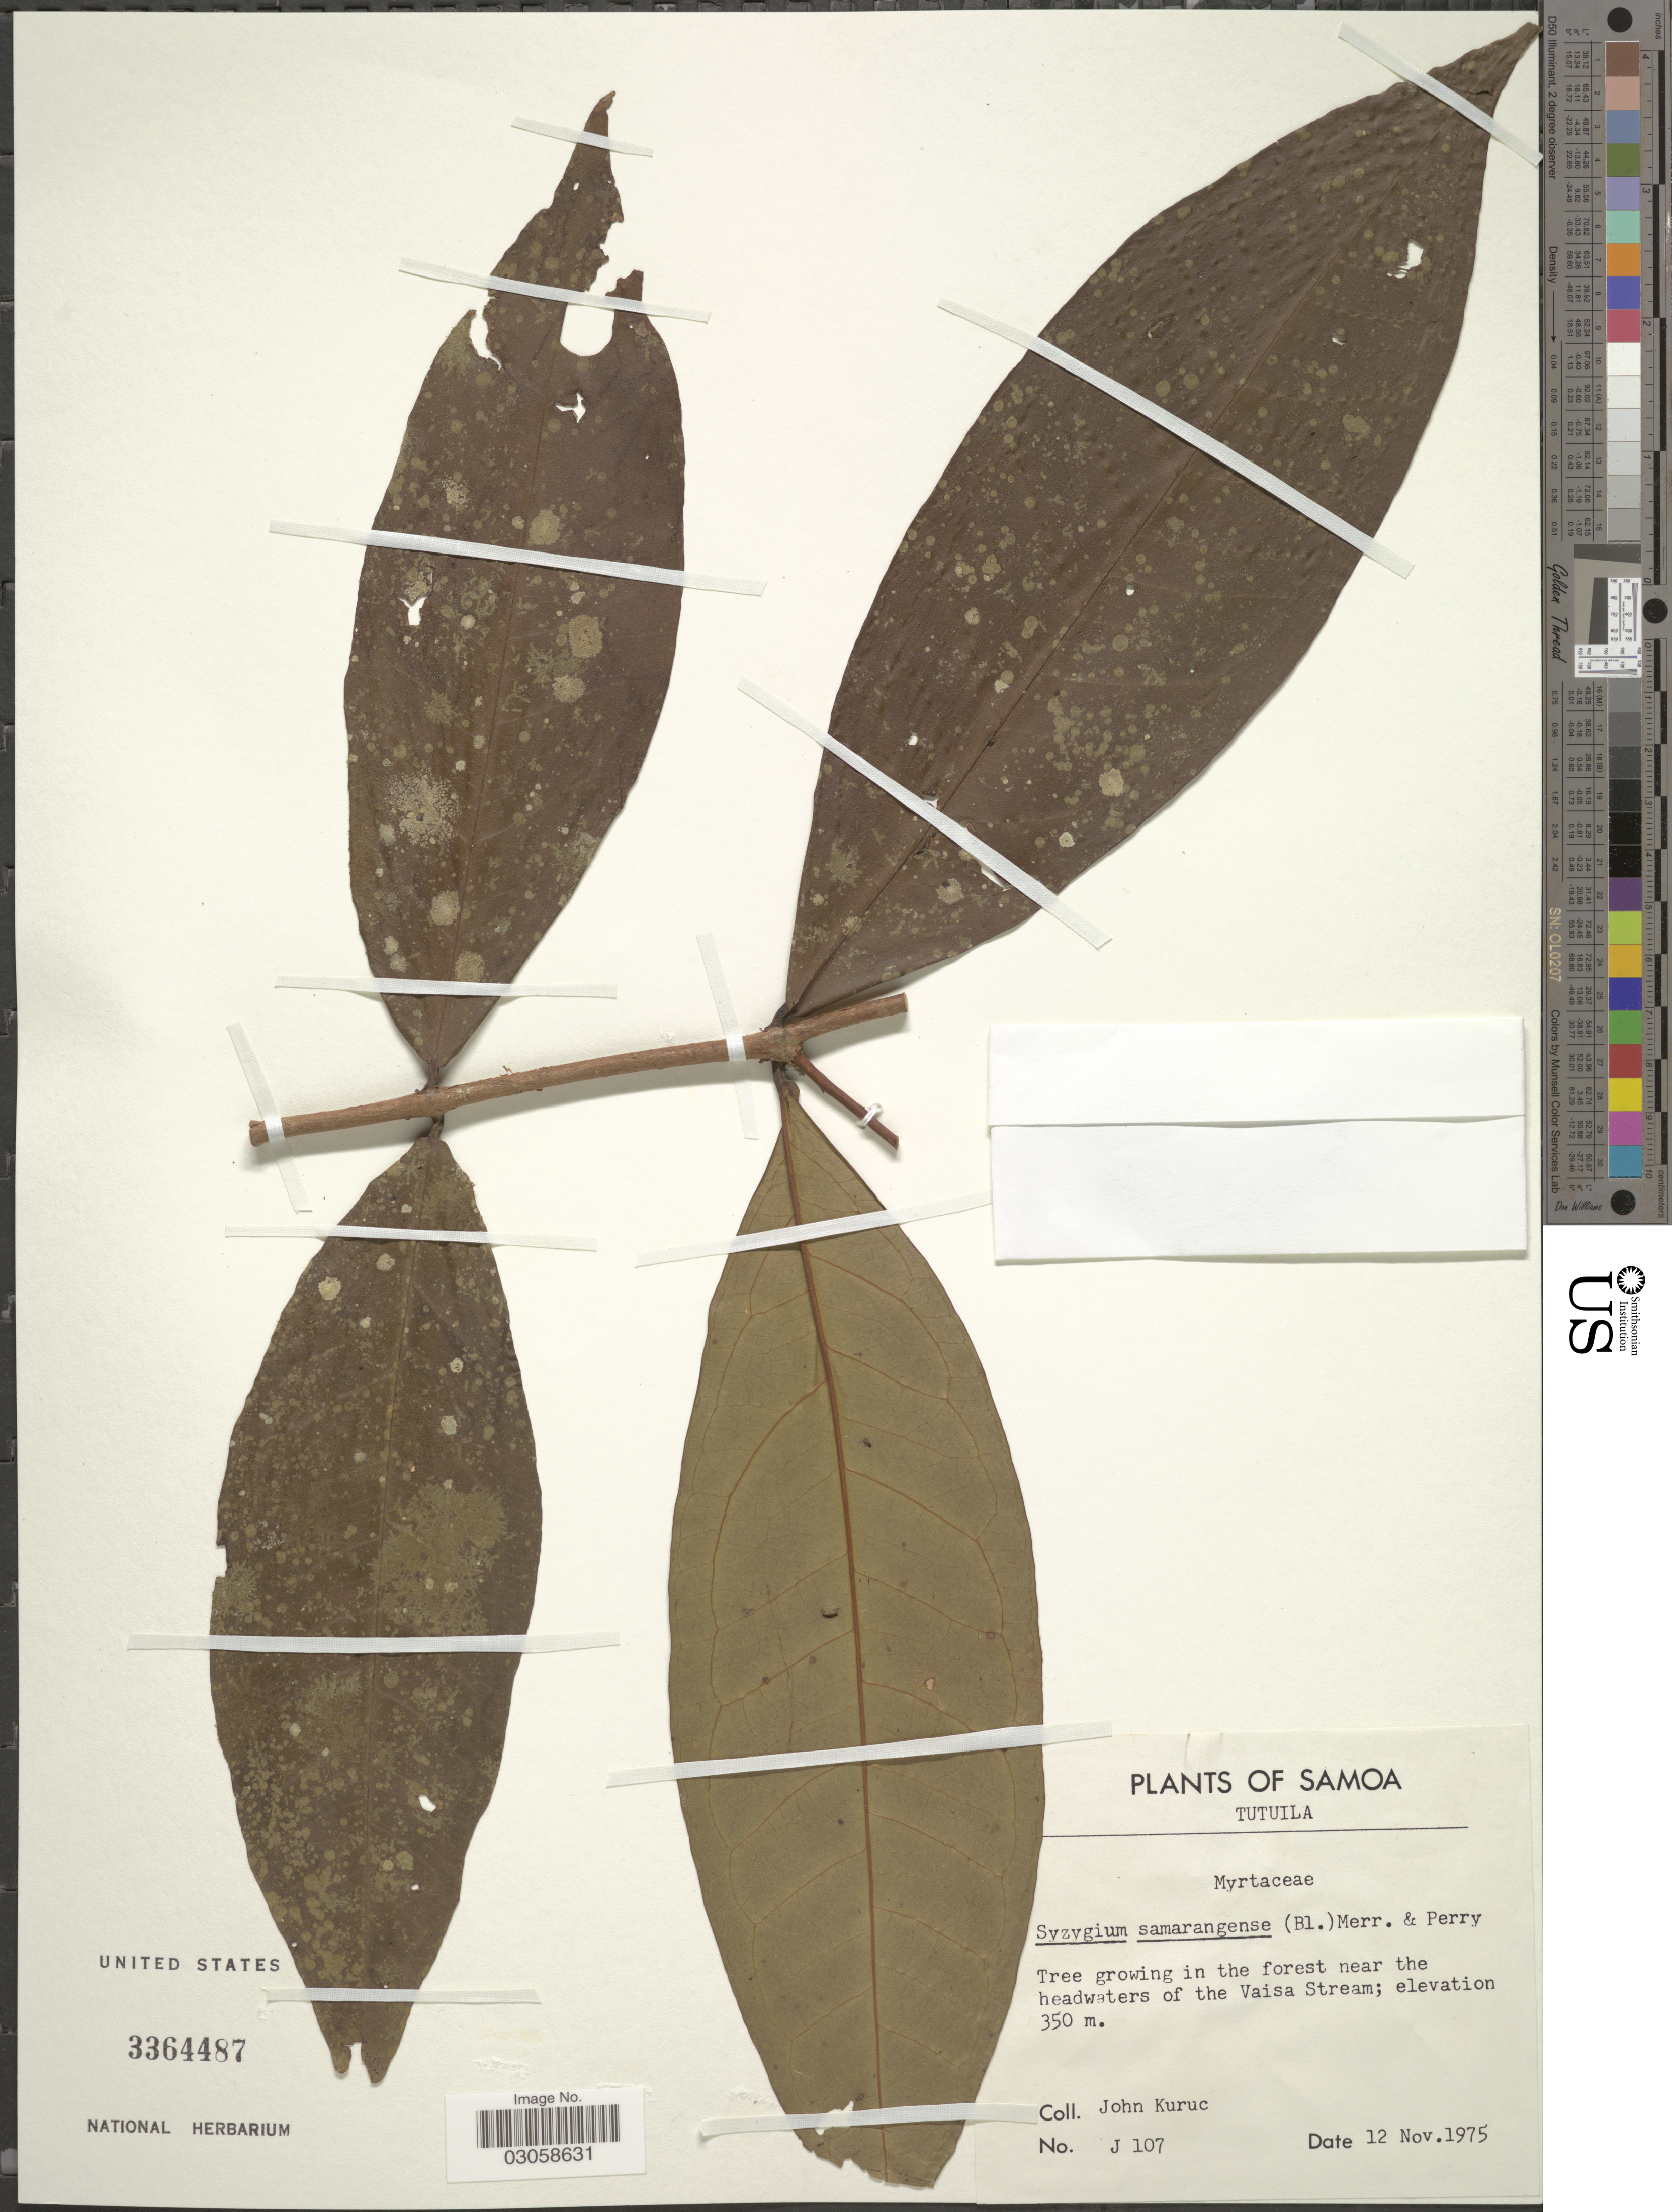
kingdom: Plantae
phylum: Tracheophyta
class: Magnoliopsida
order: Myrtales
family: Myrtaceae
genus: Syzygium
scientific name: Syzygium samarangense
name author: (Blume) Merr. & L.M. Perry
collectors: J. Kuruc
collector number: J107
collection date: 1975-11-12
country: American Samoa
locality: Samoa. Tutuila. Tree growing in the forest near the headwaters of the Vaisa Stream.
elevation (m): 350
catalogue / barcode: US 3364487